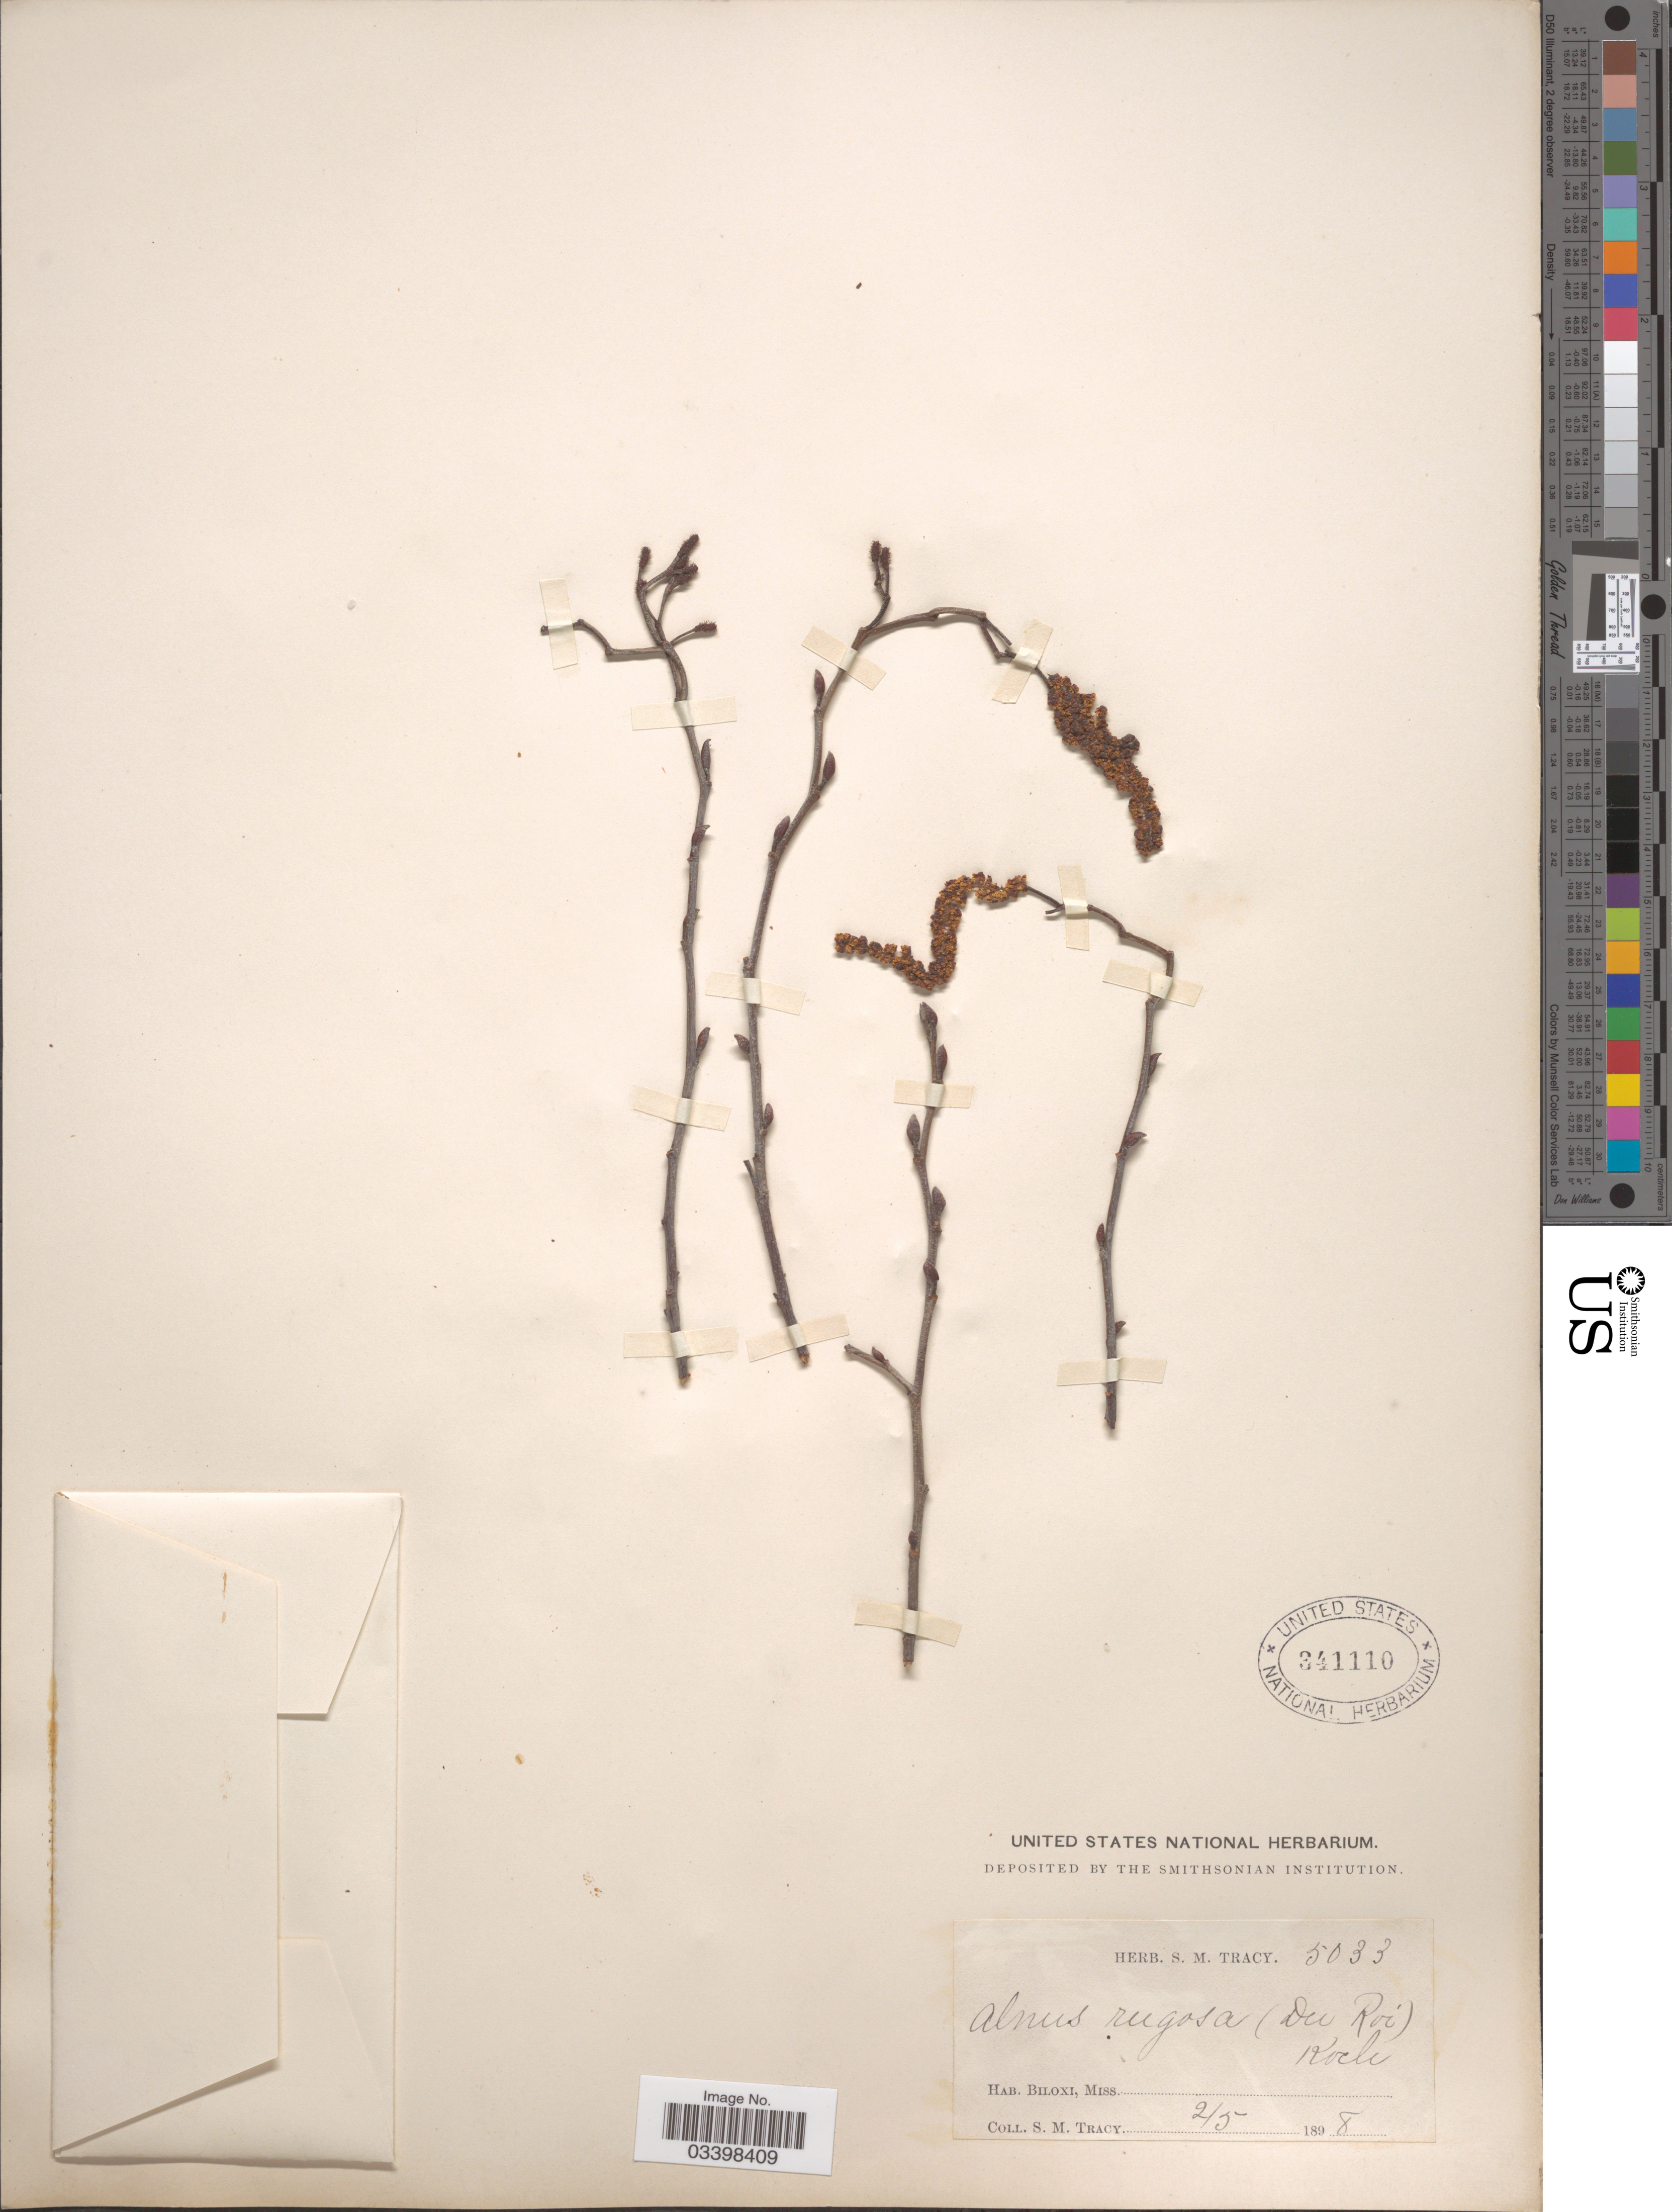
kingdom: Plantae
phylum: Tracheophyta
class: Magnoliopsida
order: Fagales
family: Betulaceae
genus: Alnus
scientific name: Alnus serrulata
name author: (Aiton) Willd.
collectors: S. M. Tracy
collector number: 5033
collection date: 1898-02-05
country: United States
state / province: Mississippi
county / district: Harrison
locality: Biloxi.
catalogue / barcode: US 341110